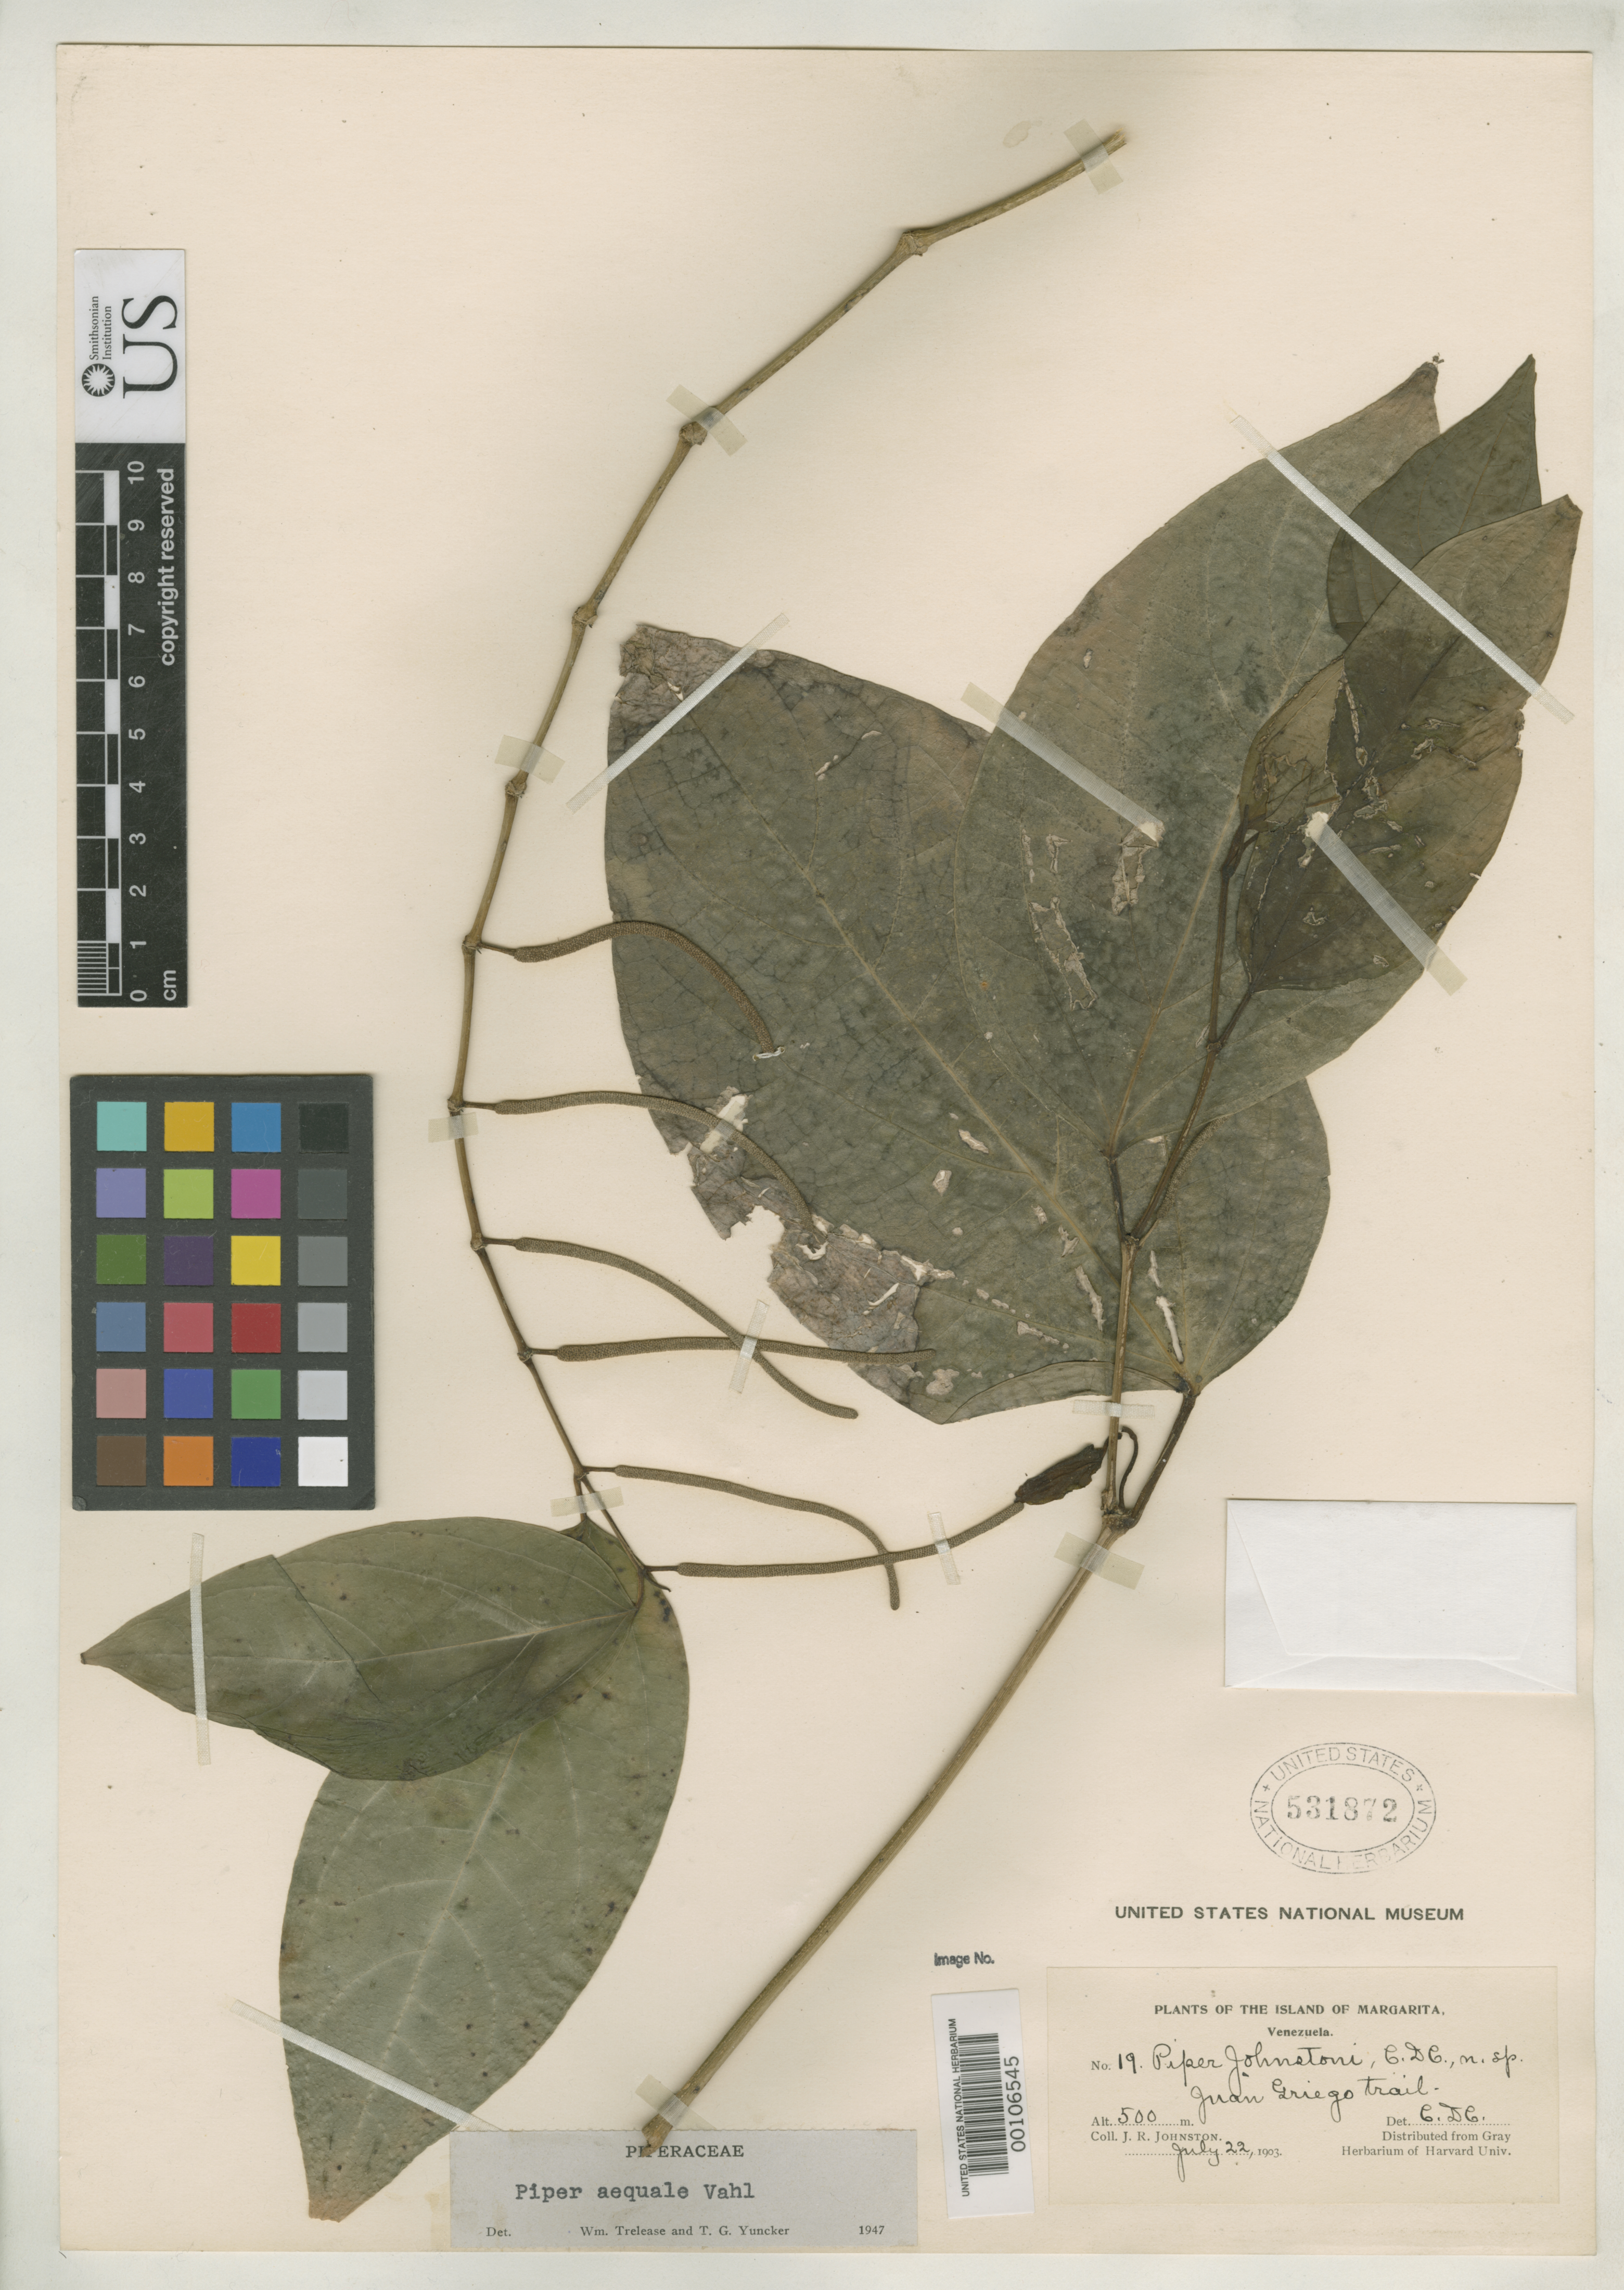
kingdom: Plantae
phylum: Tracheophyta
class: Magnoliopsida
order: Piperales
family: Piperaceae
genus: Piper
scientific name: Piper johnstoni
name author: C. DC.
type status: Isotype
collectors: J. Johnston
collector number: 19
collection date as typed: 11 Jul 1903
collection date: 1903-07-11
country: Venezuela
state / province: Nueva Esparta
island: Margarita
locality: Jua Griego Trail.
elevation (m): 500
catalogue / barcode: US 531872